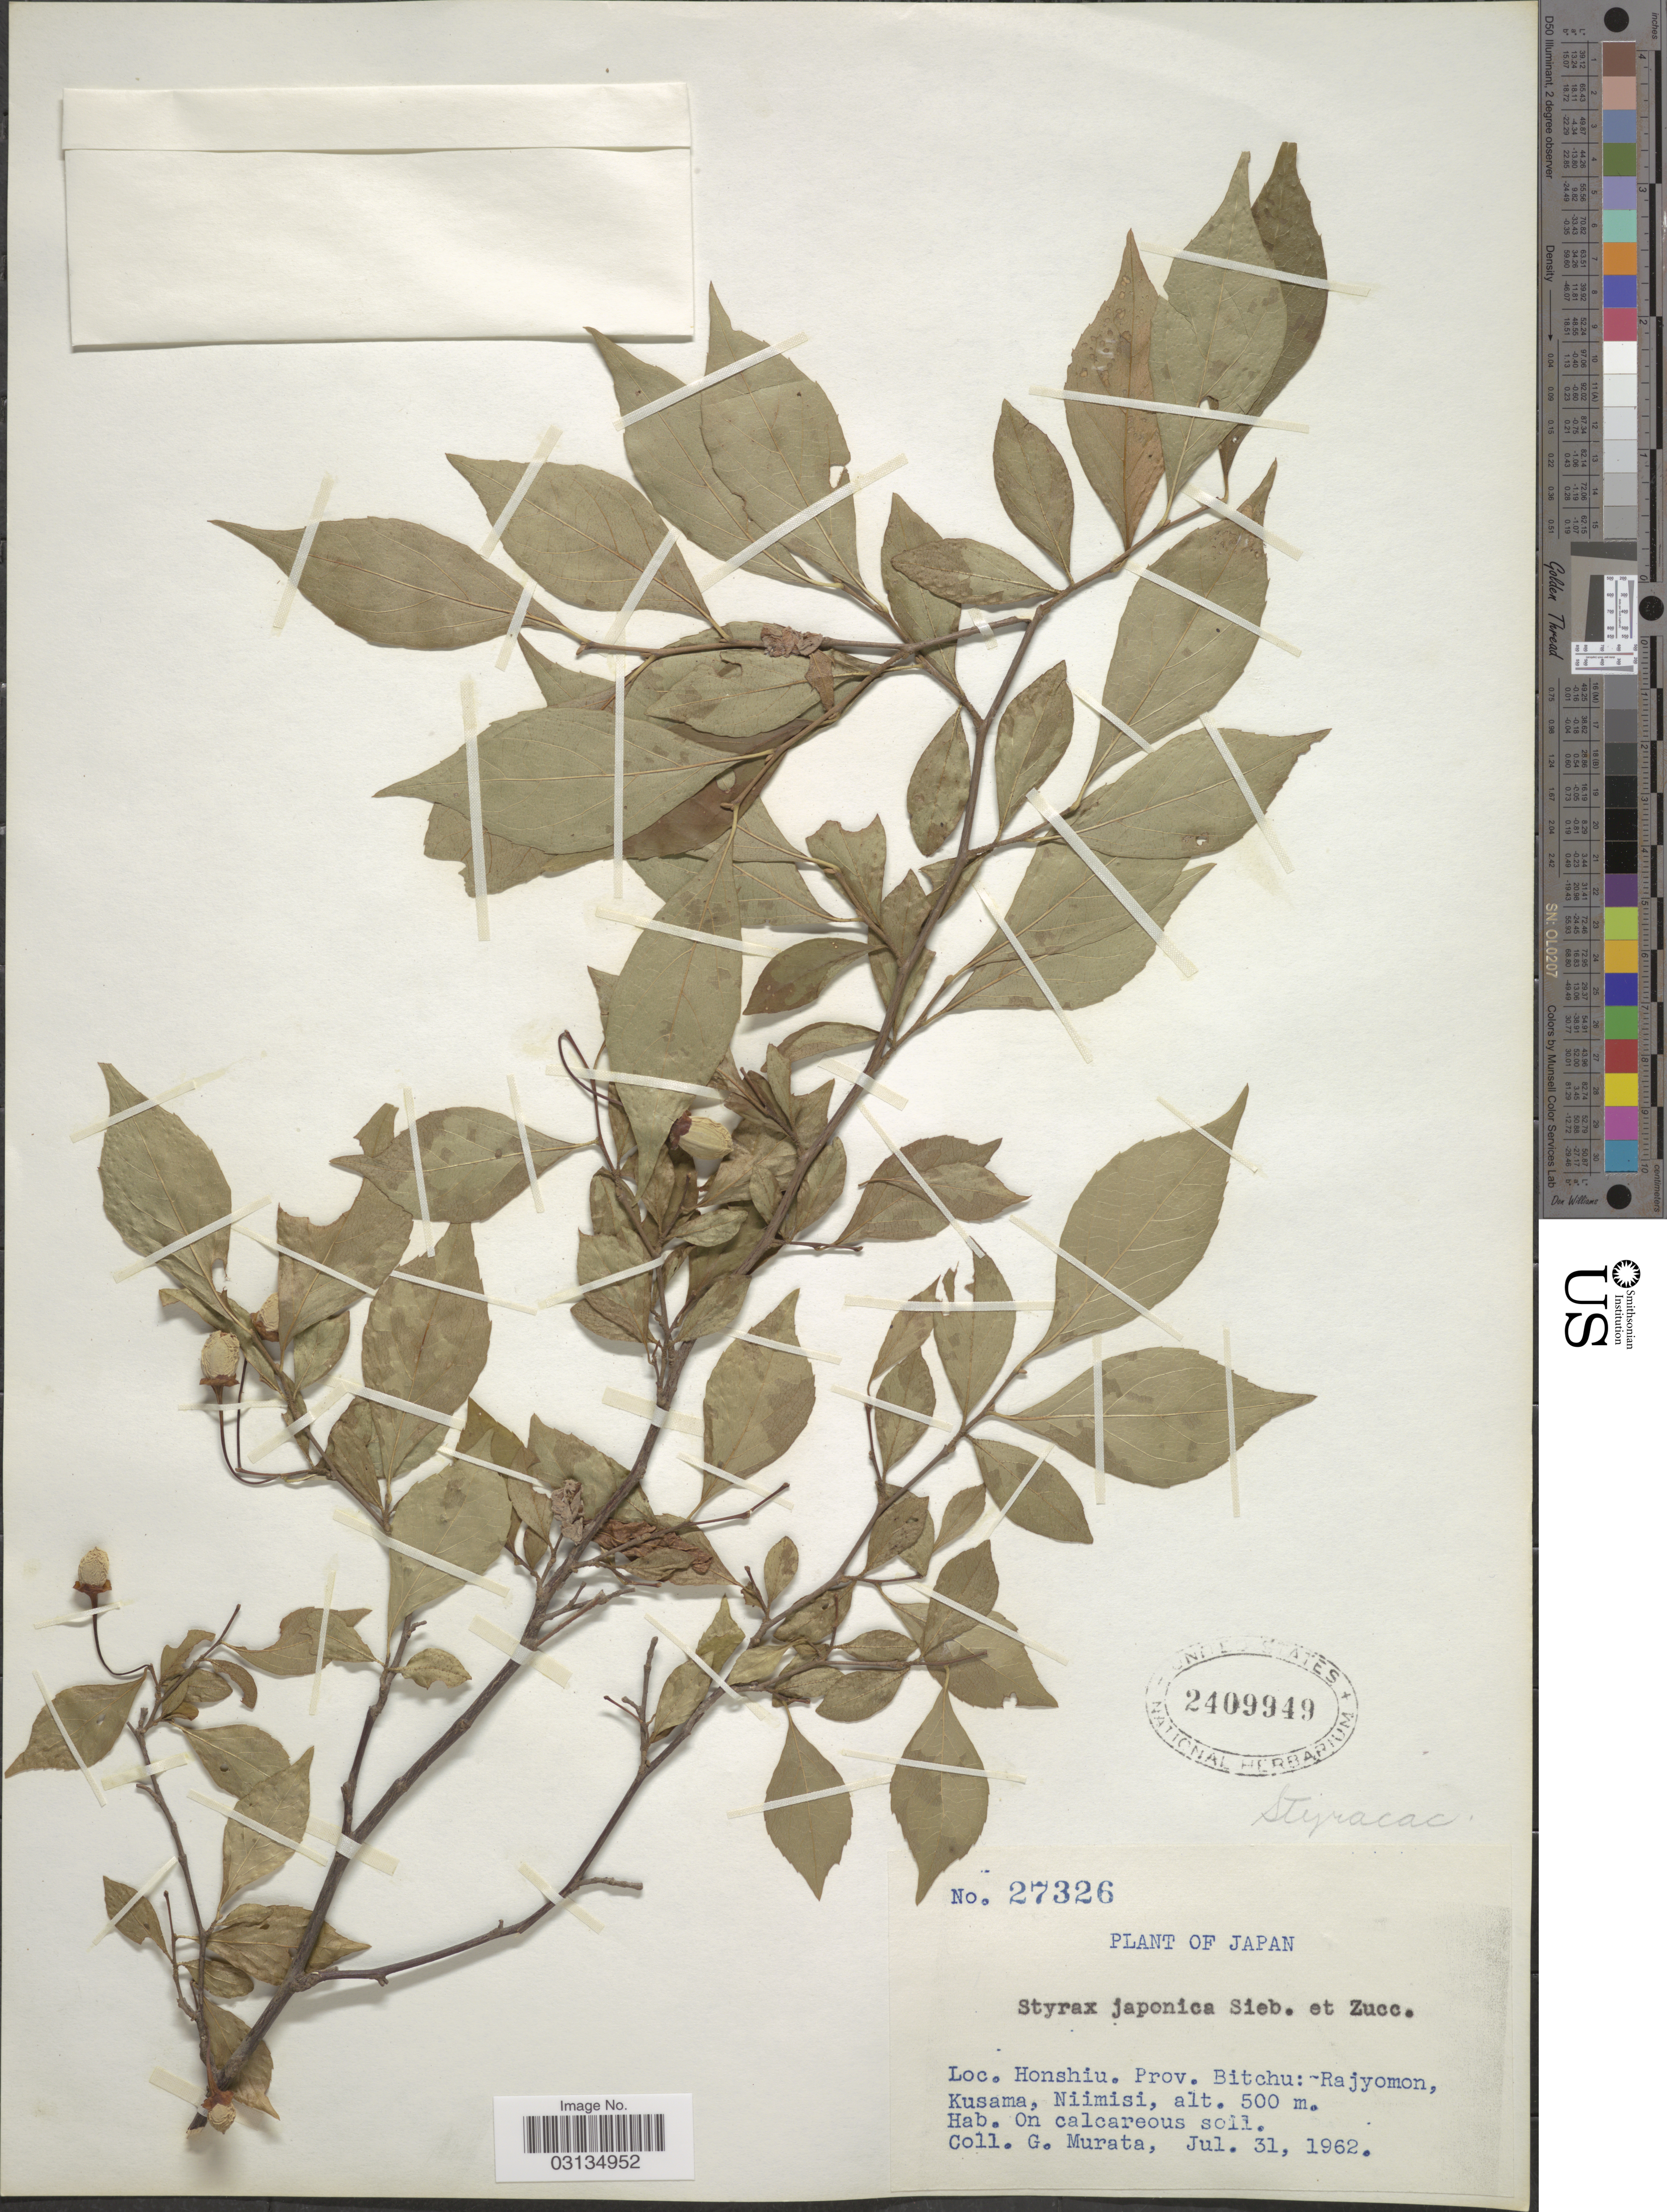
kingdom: Plantae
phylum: Tracheophyta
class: Magnoliopsida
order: Ericales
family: Styracaceae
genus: Styrax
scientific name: Styrax japonicus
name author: Siebold & Zucc.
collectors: G. Murata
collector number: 27326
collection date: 1962-07-31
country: Japan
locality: Honshu. Prov. Bitchu:~Rajyomon, Kusama, Niimisi.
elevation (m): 500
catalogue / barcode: US 2409949